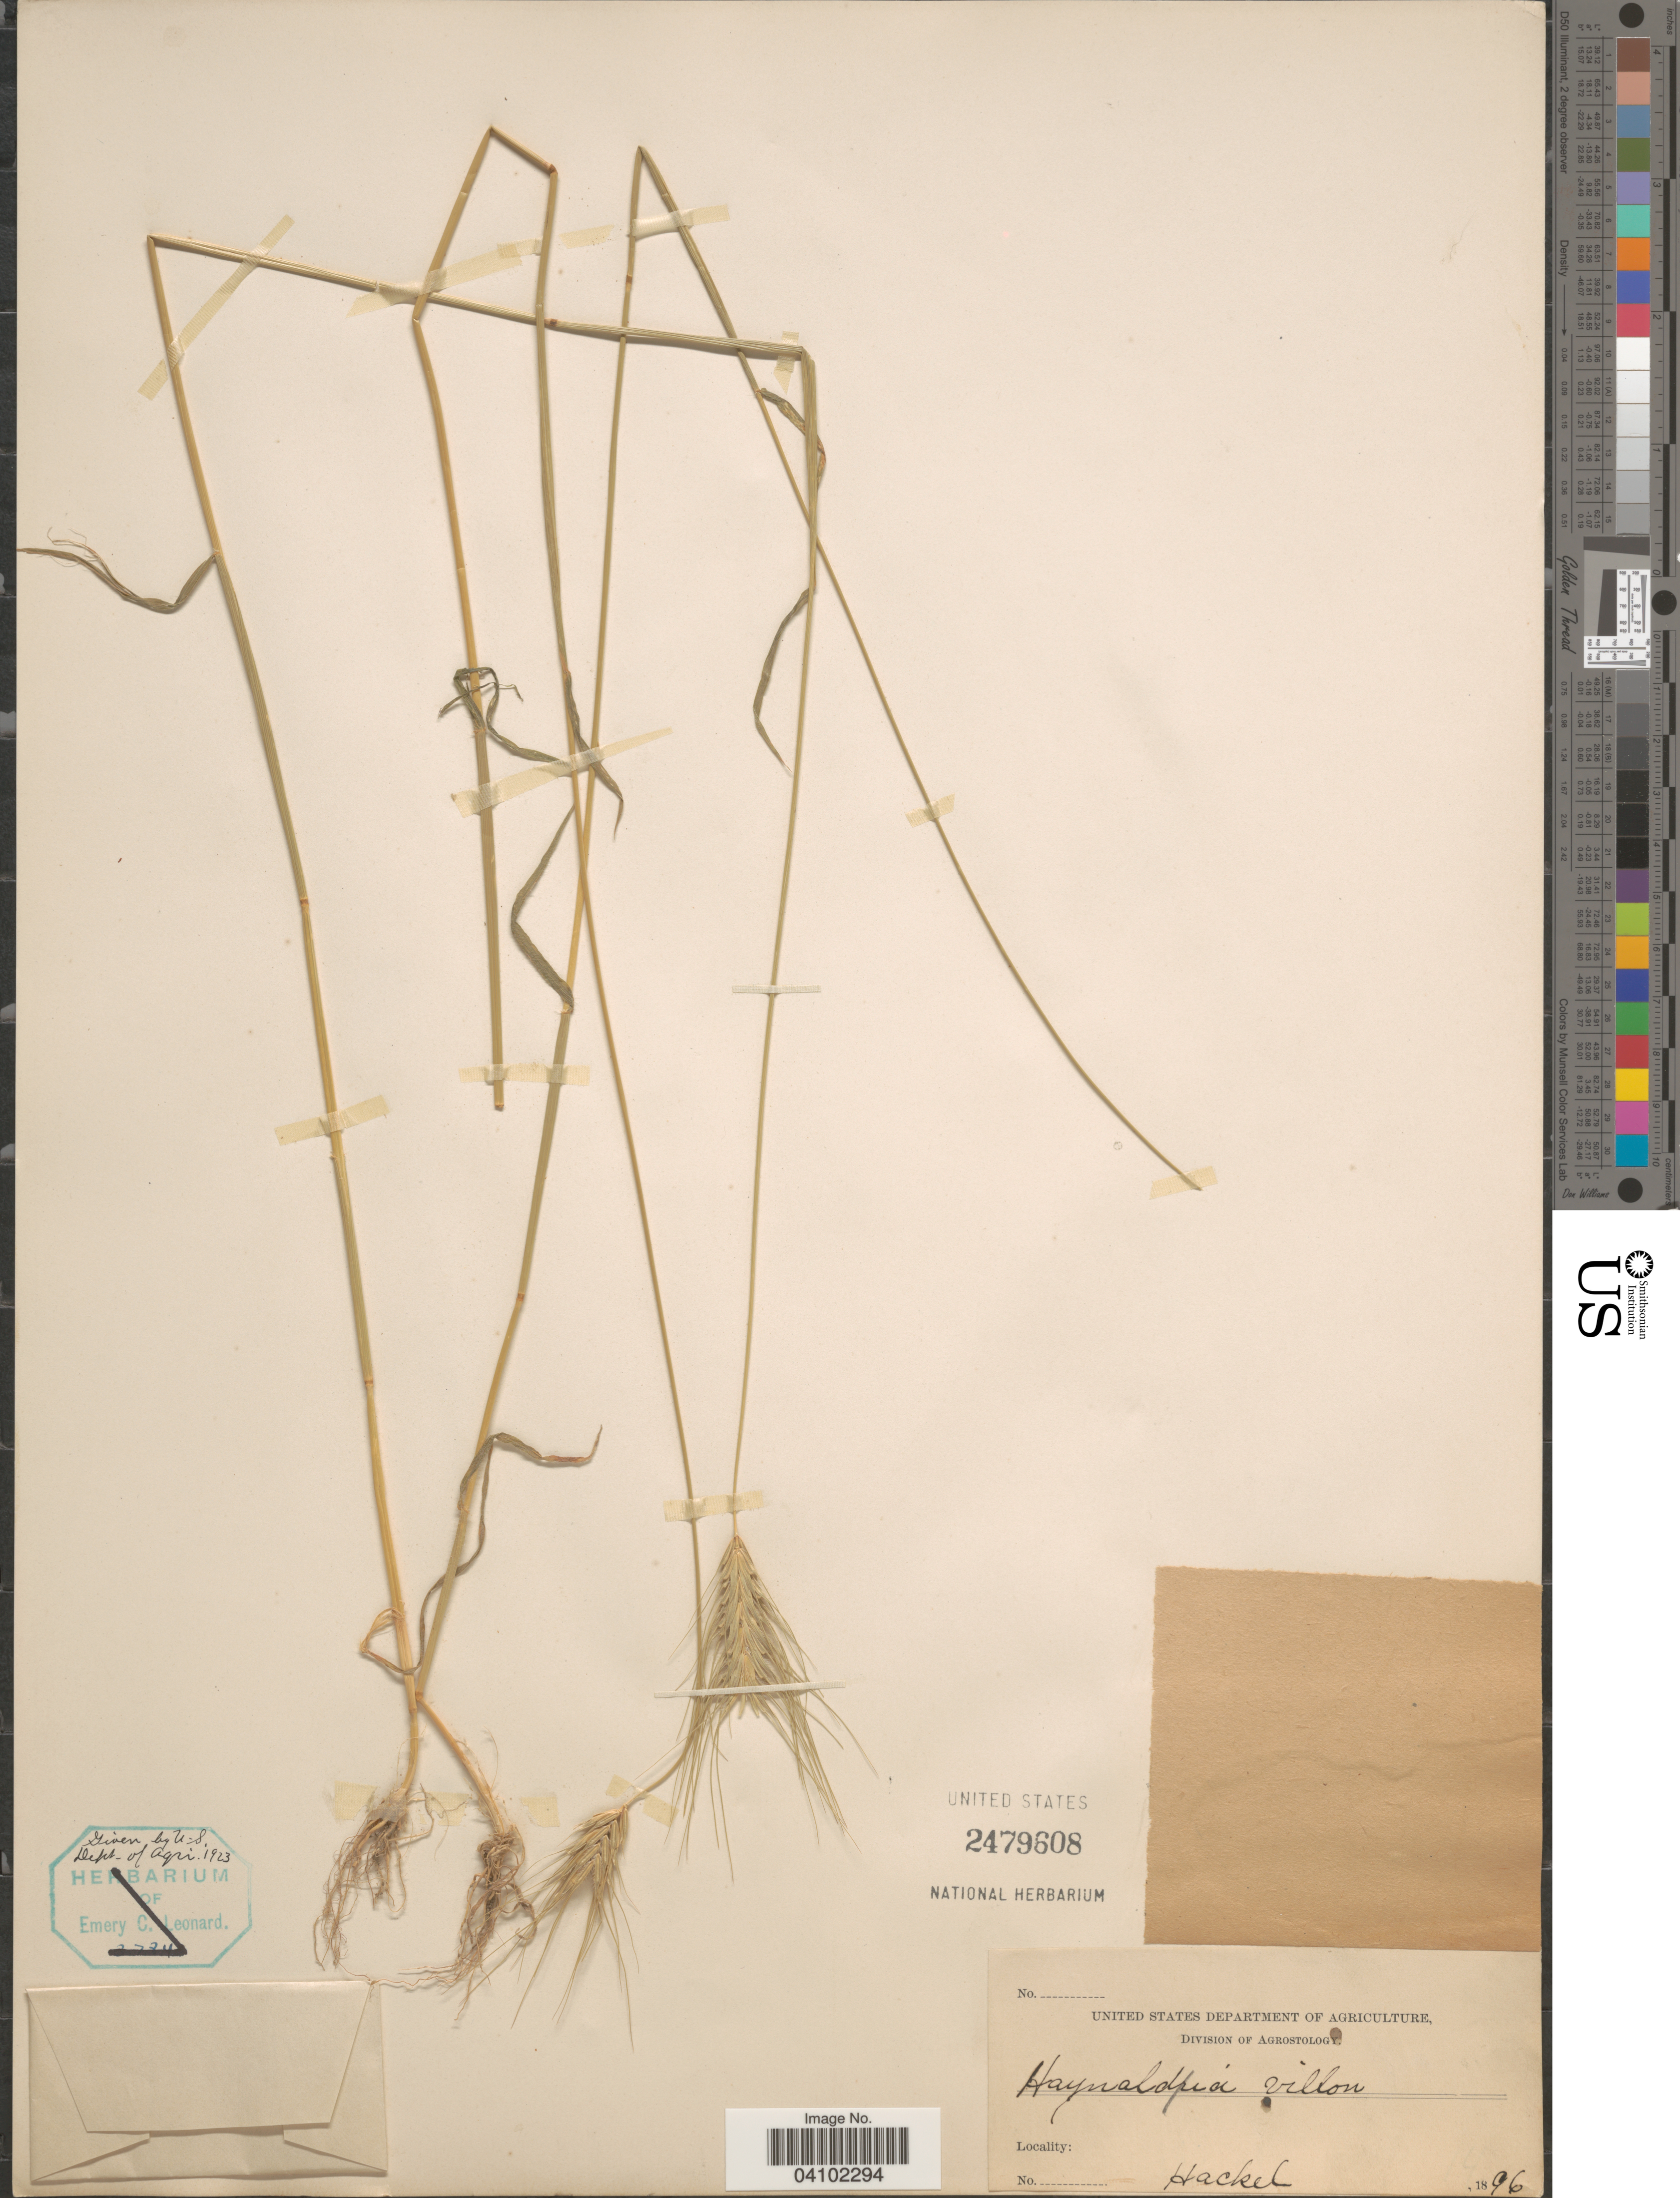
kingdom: Plantae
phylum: Tracheophyta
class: Liliopsida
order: Poales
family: Poaceae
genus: Dasypyrum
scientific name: Dasypyrum villosum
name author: (L.) Candargy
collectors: -. Hackel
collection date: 1896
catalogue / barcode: US 2479608